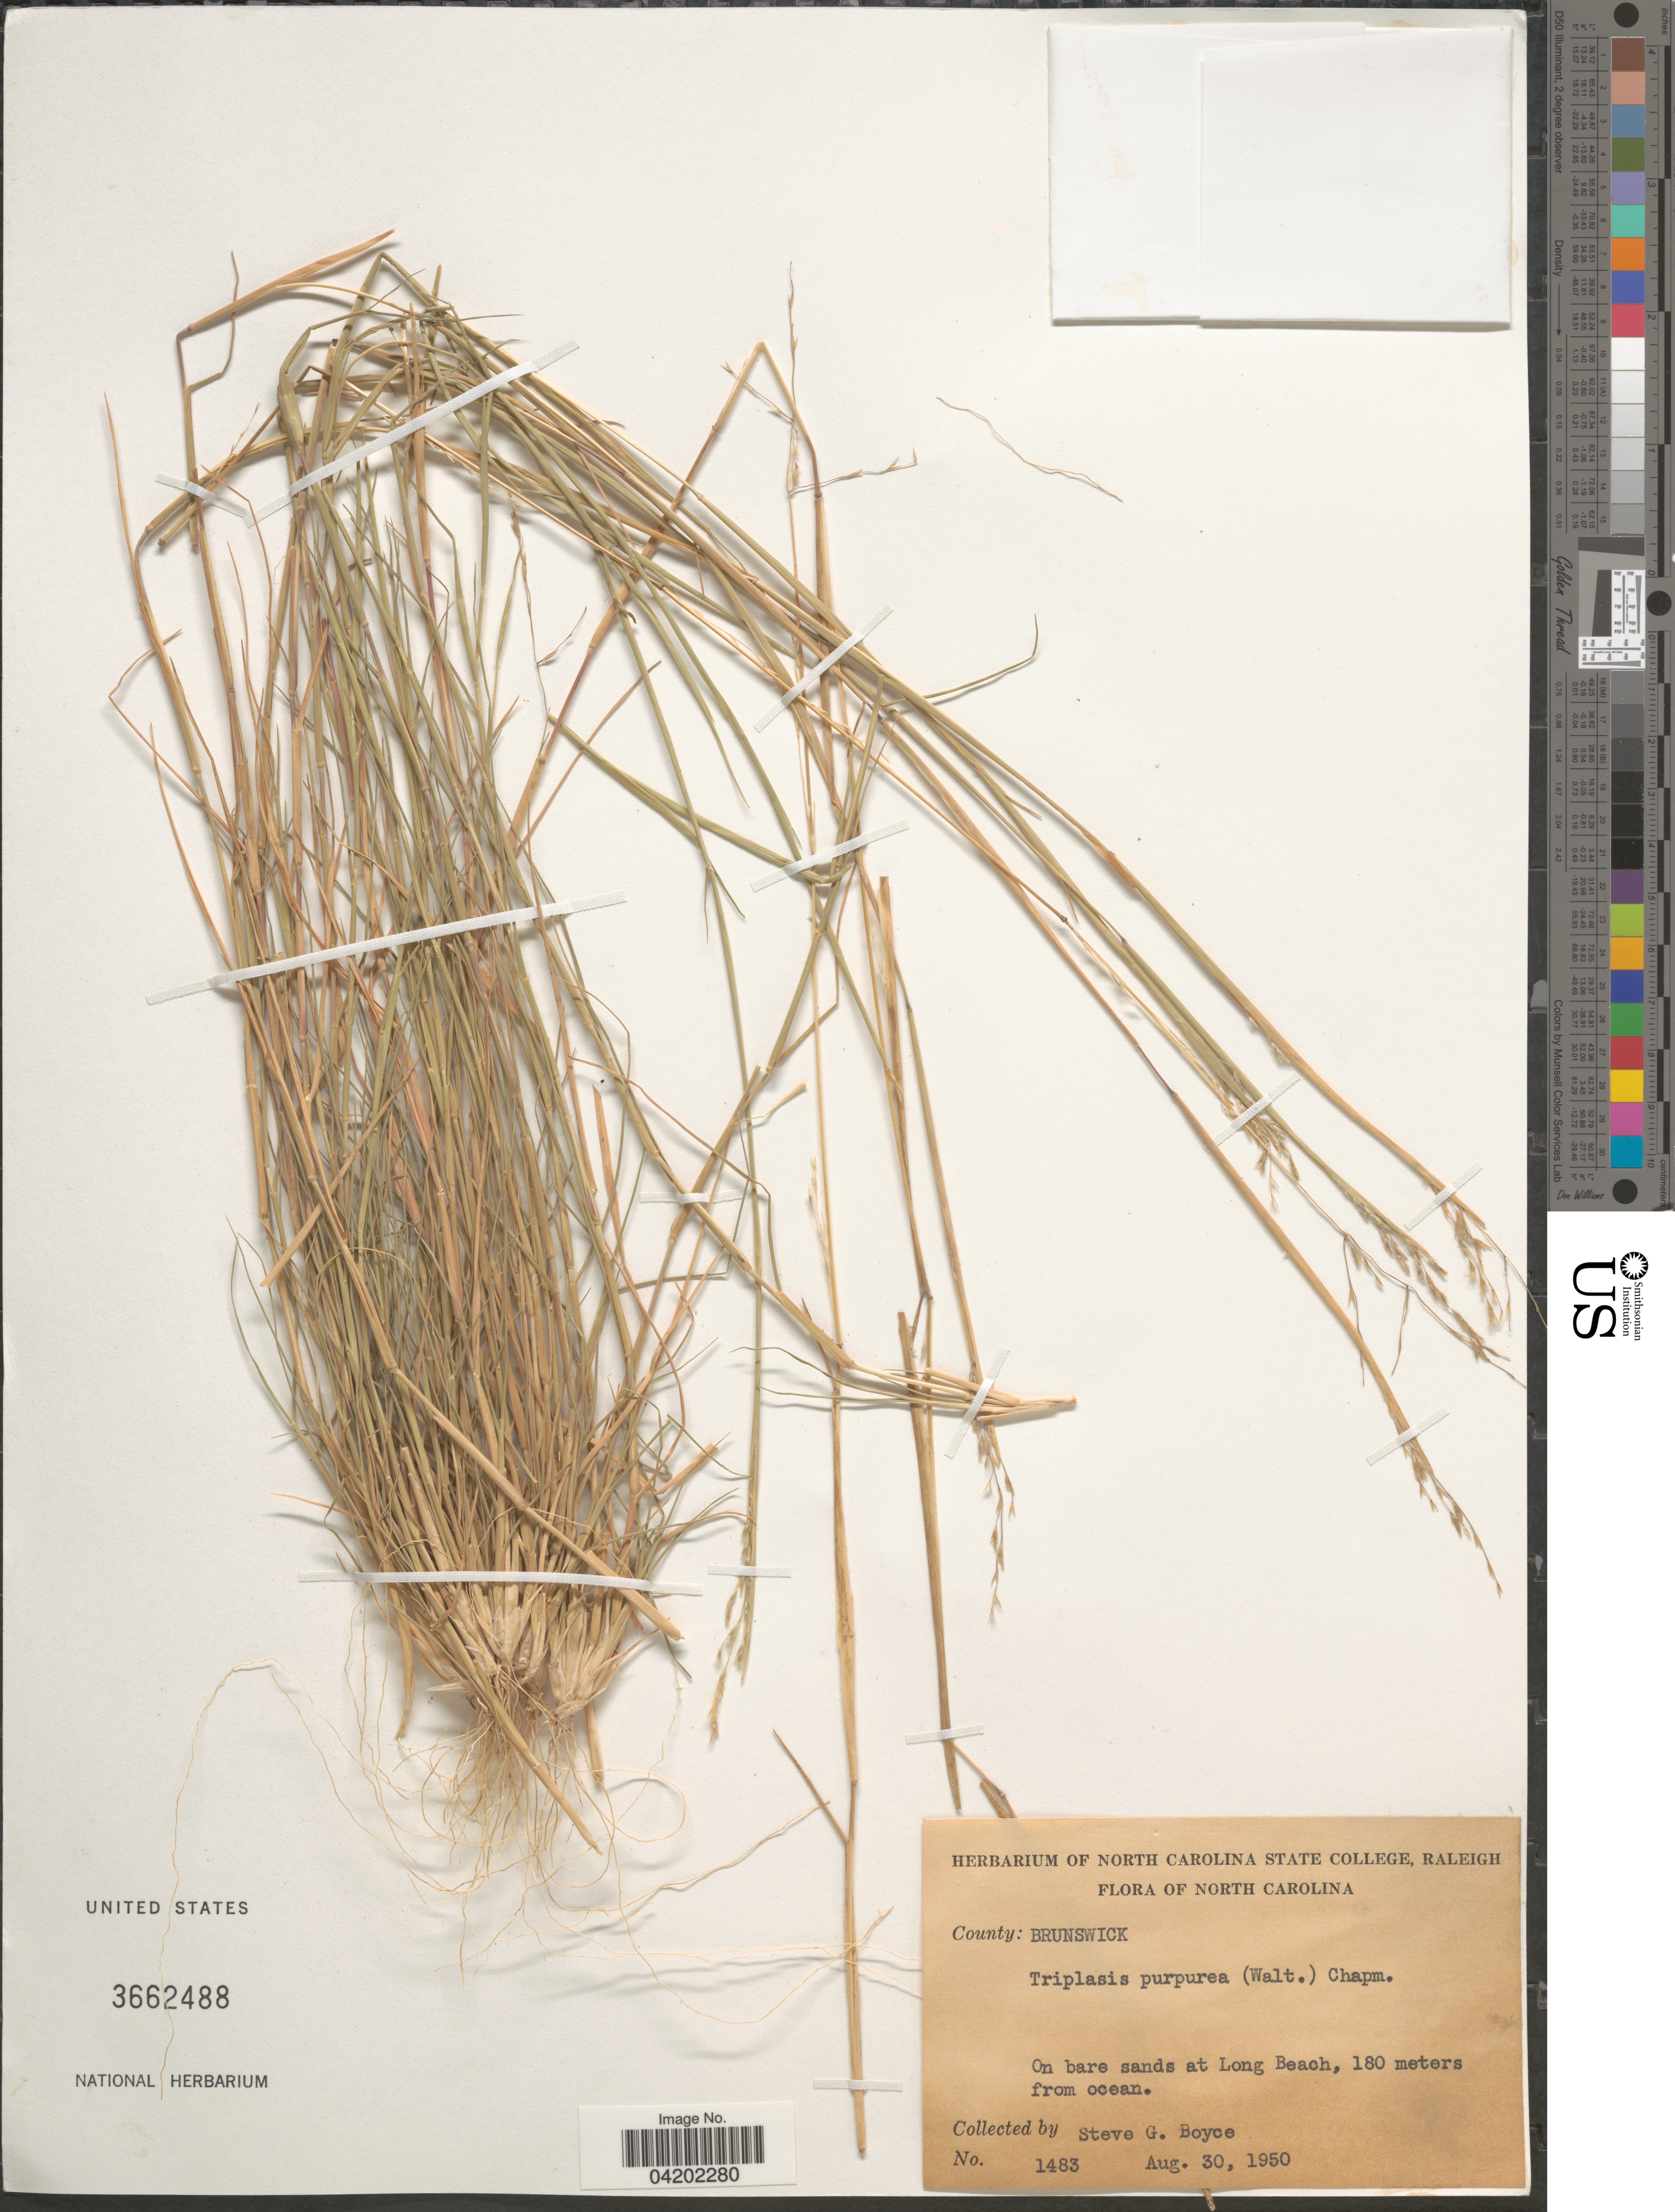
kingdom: Plantae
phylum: Tracheophyta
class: Liliopsida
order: Poales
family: Poaceae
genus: Triplasis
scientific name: Triplasis purpurea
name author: (Walter) Chapm.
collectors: S. Boyce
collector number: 1483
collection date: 1950-08-30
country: United States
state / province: North Carolina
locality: County: Brunswick. On bare sands at Long Beach, 180 meters from ocean.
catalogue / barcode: US 3662488